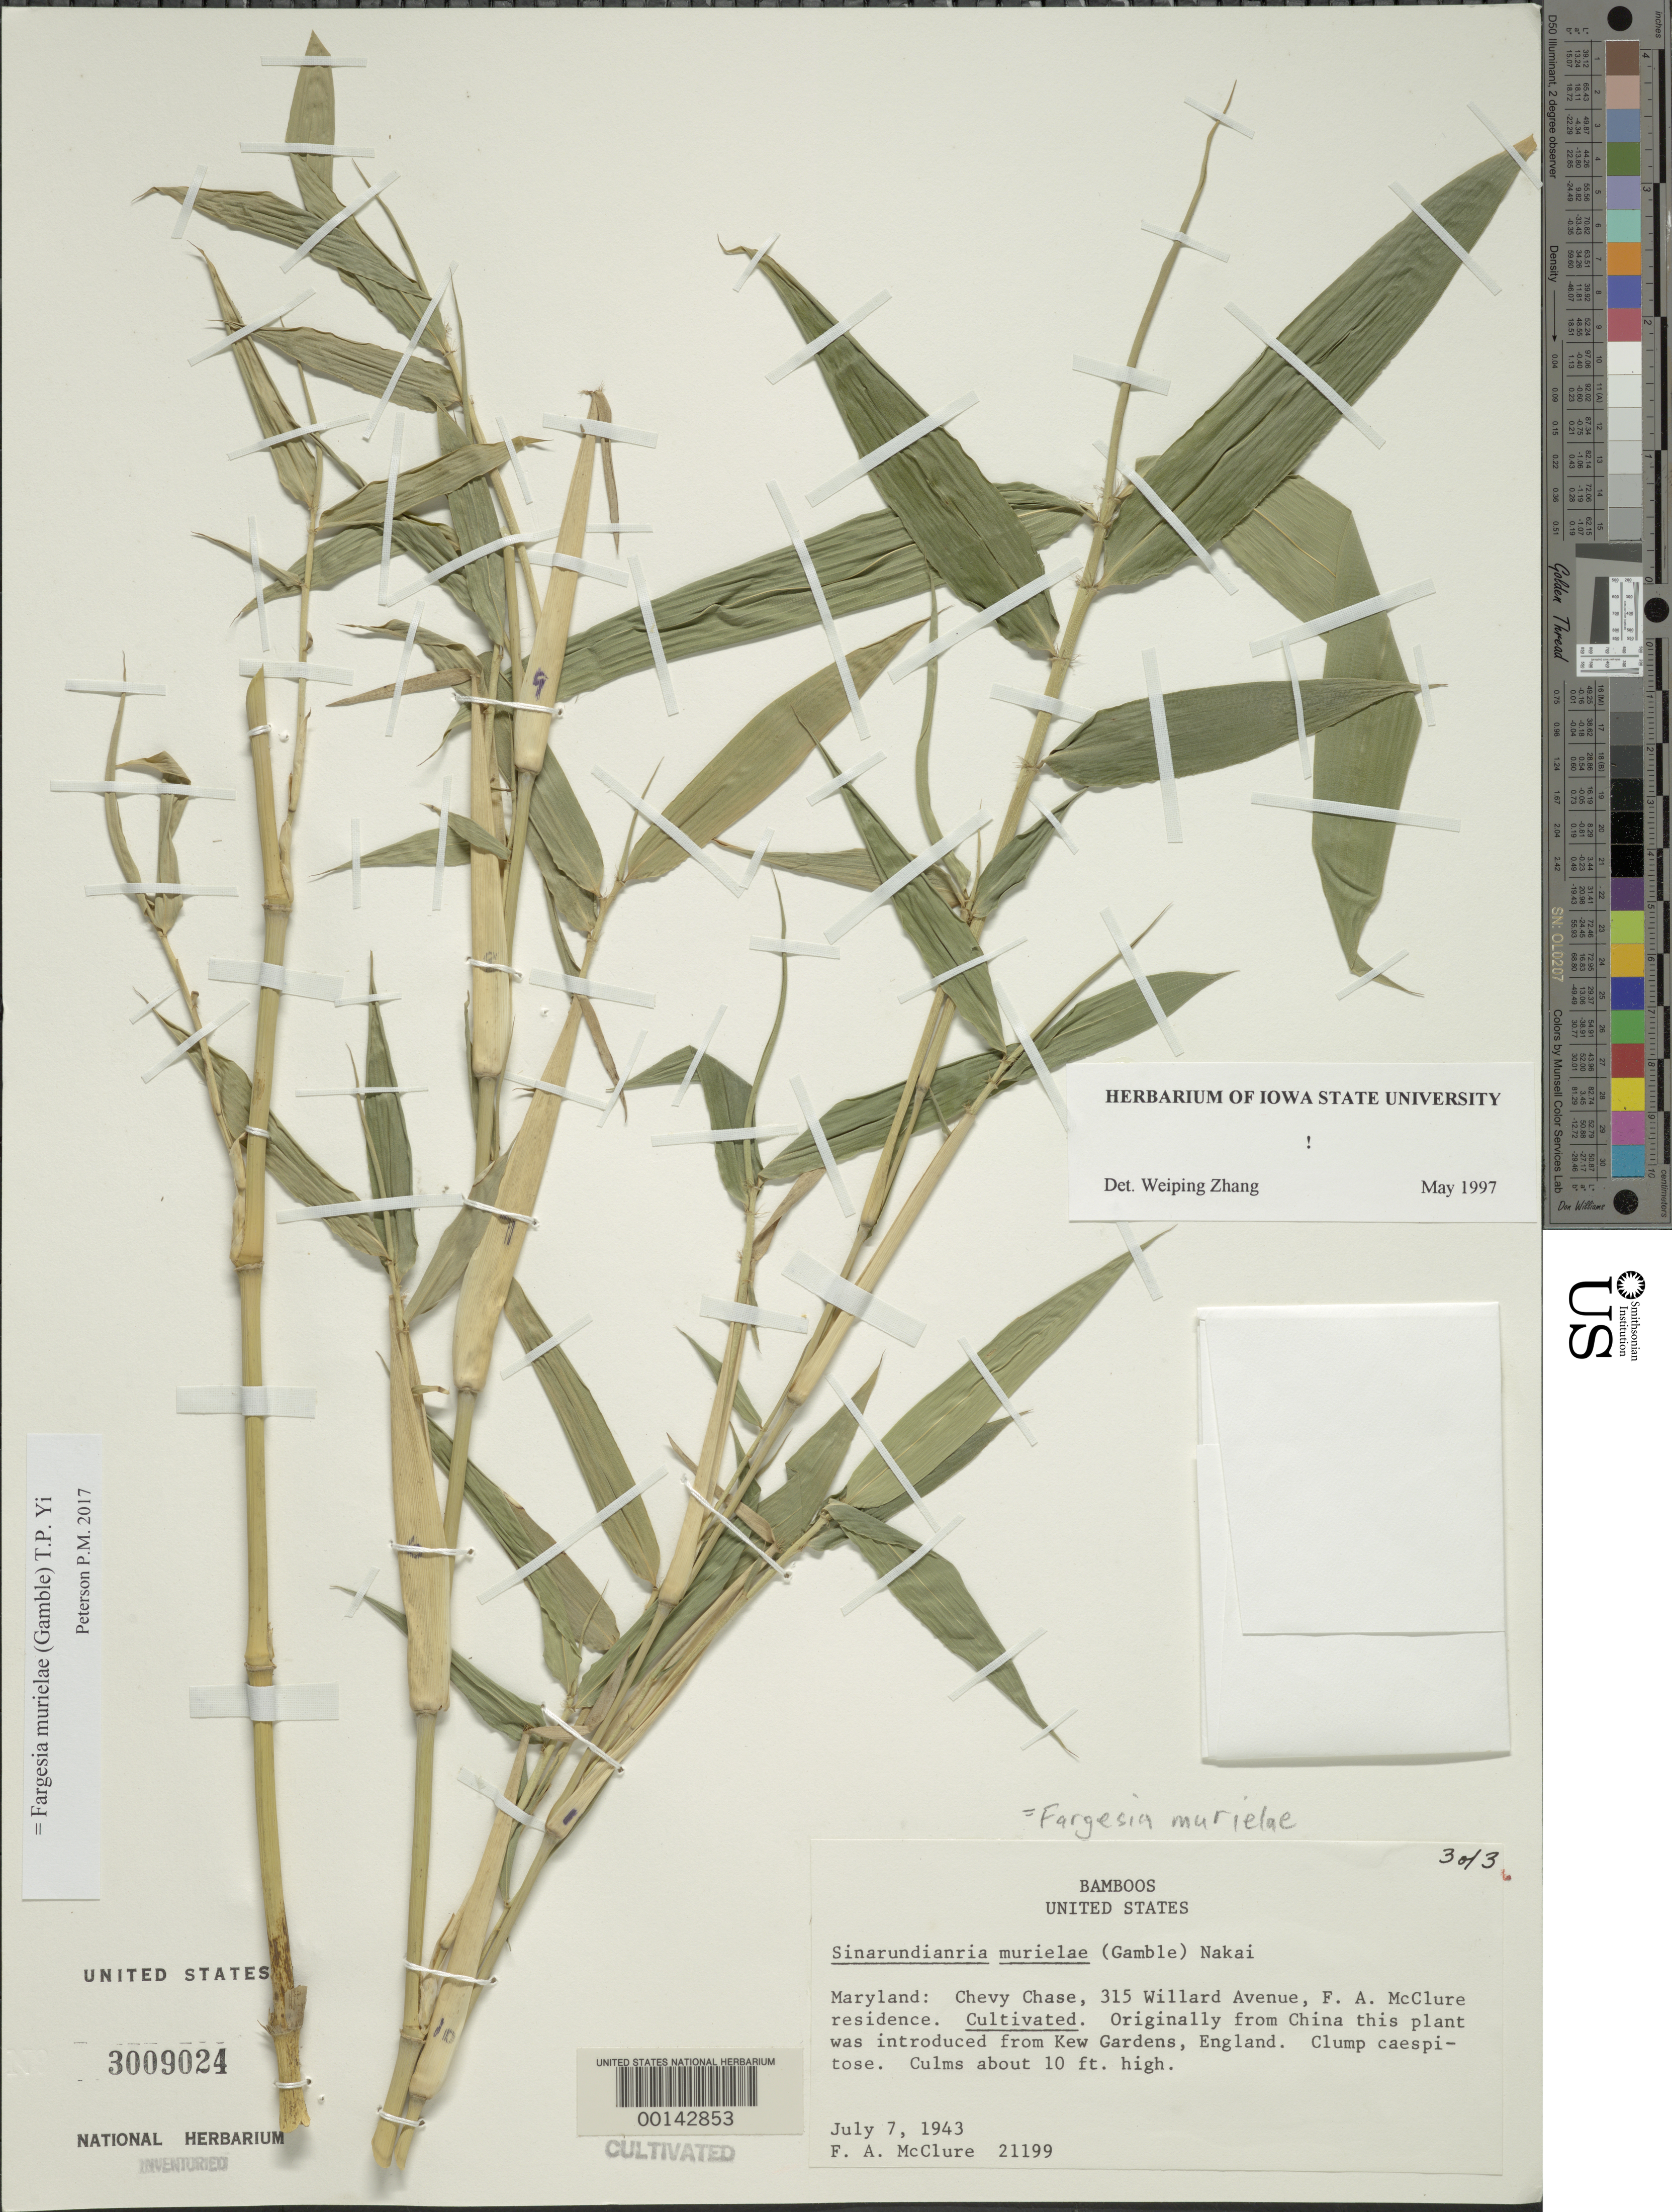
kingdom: Plantae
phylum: Tracheophyta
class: Liliopsida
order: Poales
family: Poaceae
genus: Fargesia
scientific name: Fargesia murielae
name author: (Gamble) T.P. Yi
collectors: F. A. McClure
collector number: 21199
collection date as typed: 07 Jul 1943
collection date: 1943-07-07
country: United States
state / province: Maryland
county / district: Montgomery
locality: Chevy Chase, 315 Willard Ave., F.A. McClure residence.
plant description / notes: Leaf Complement; Originally collected from China and introduced from Kew Gardens, England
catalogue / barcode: US 3009024